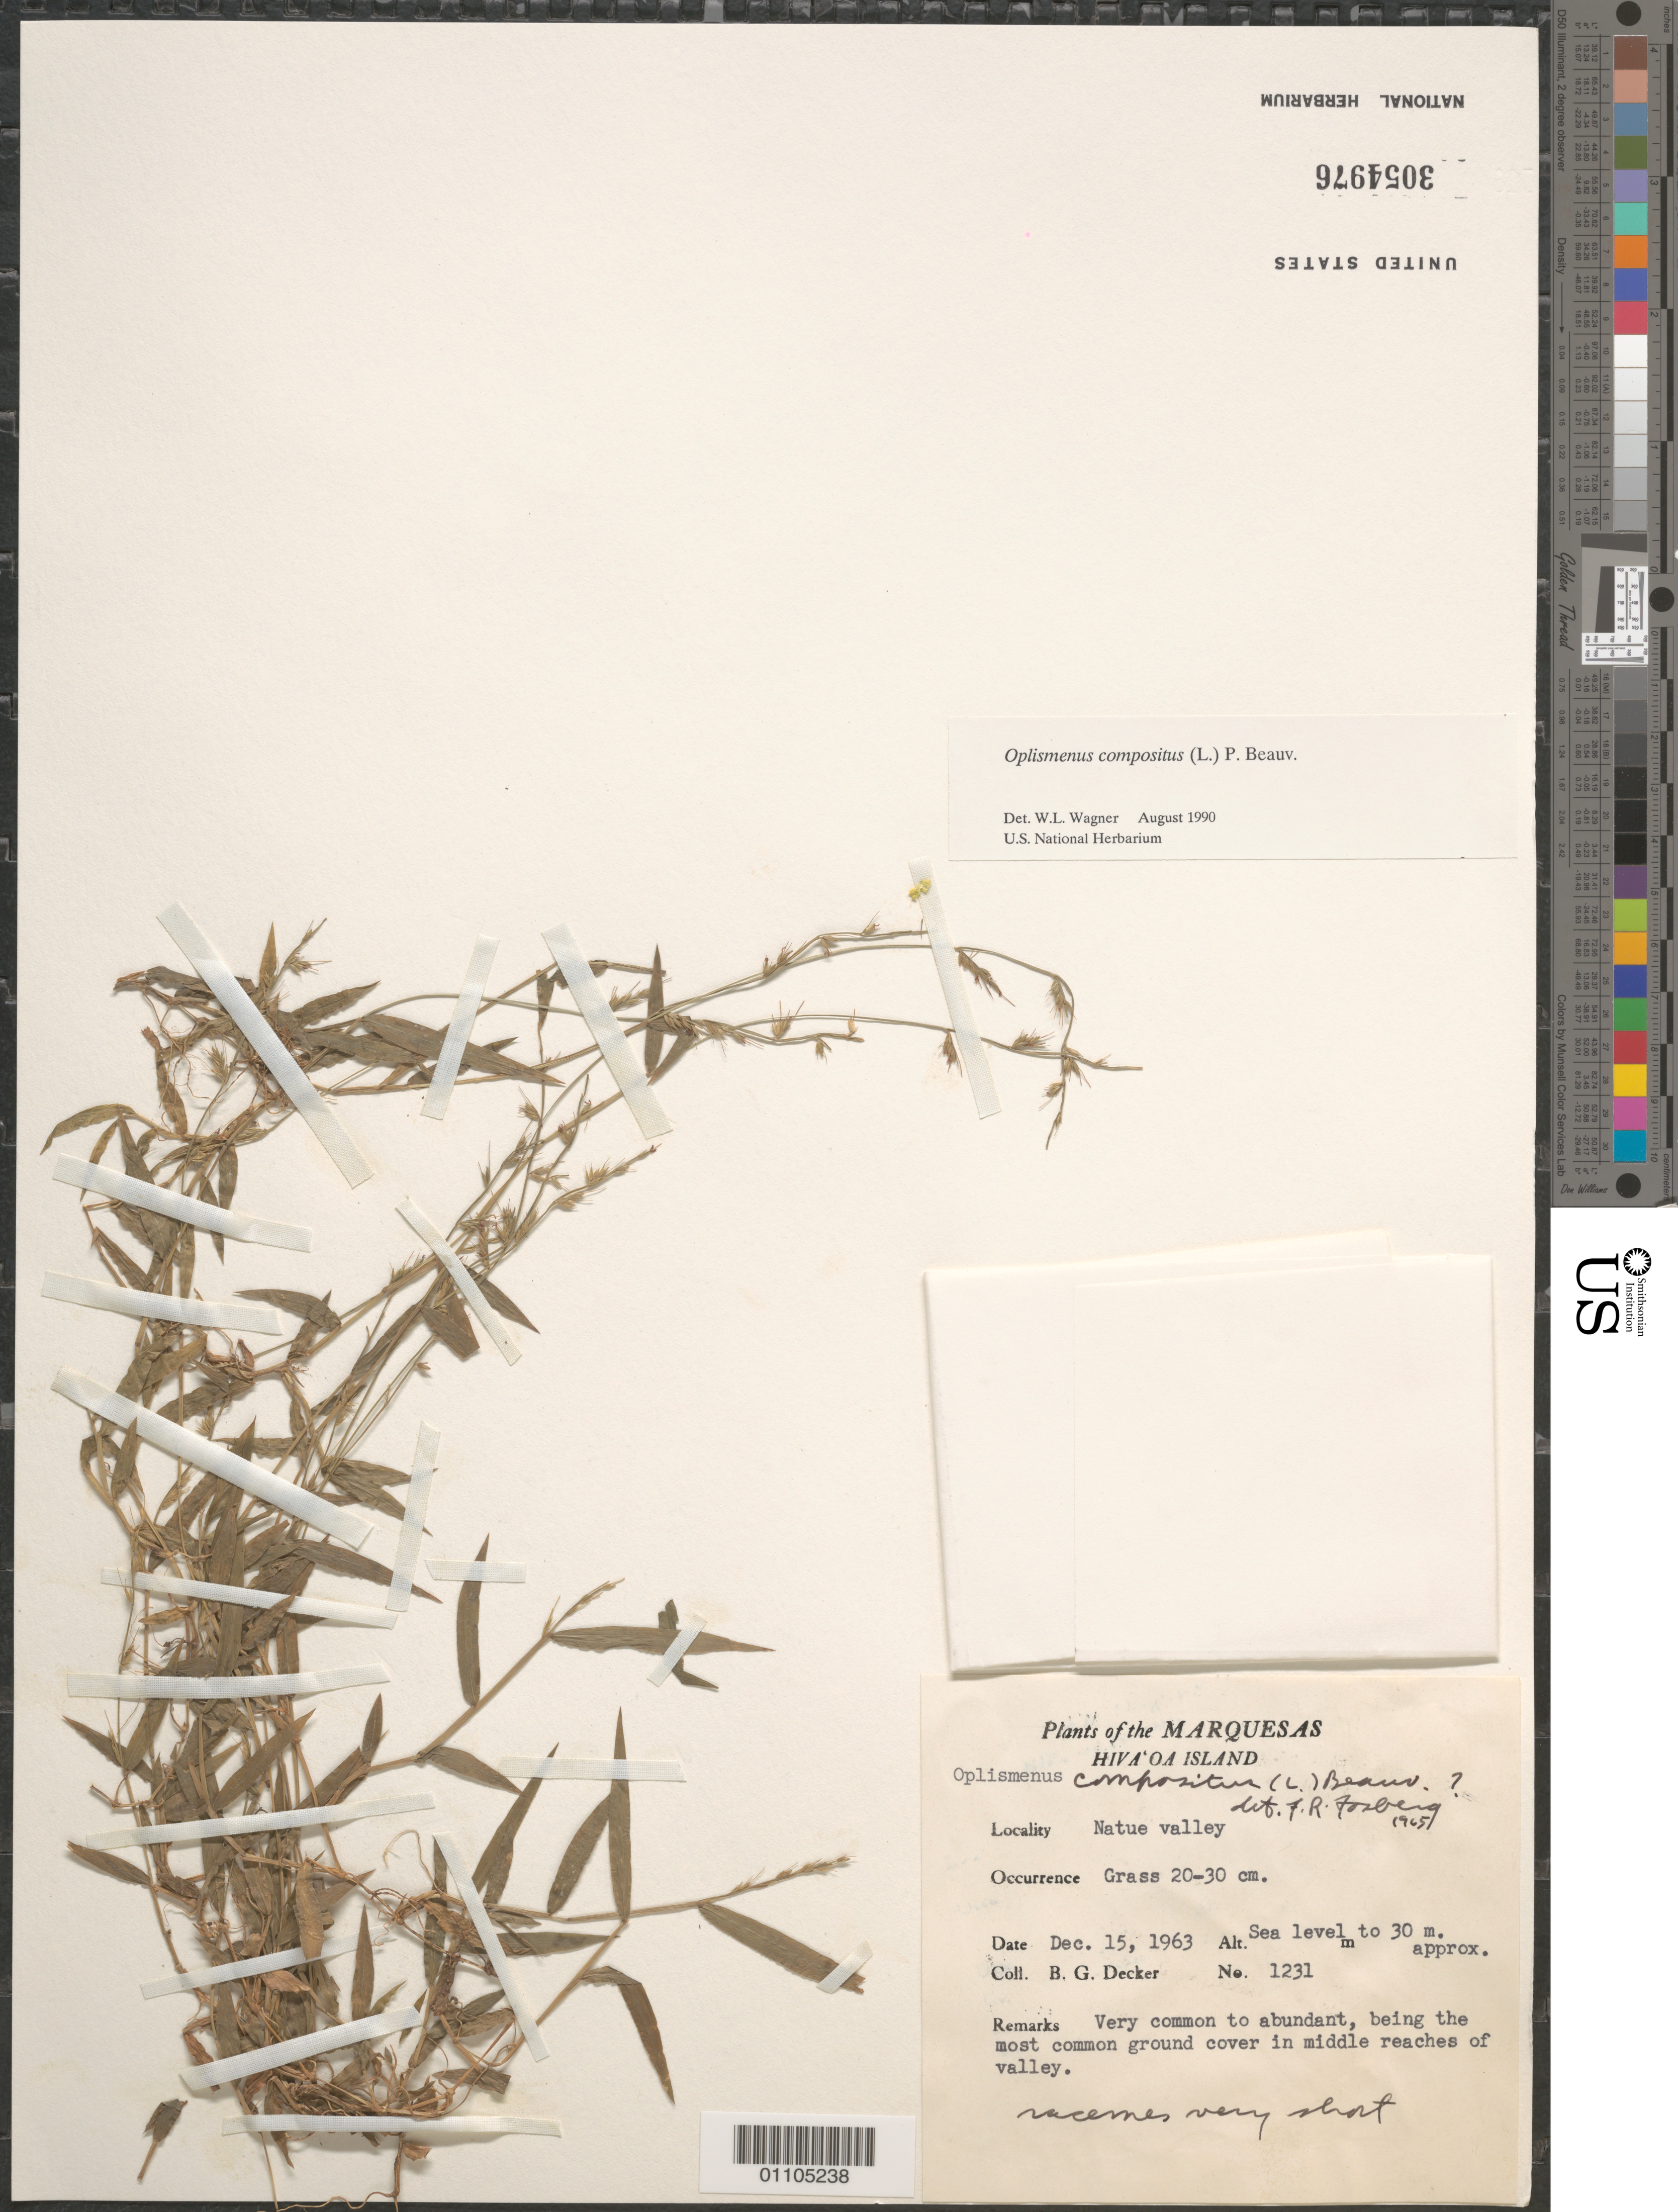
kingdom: Plantae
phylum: Tracheophyta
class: Liliopsida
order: Poales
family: Poaceae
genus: Oplismenus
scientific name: Oplismenus compositus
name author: (L.) P. Beauv.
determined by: Wagner, W. L., (BOT), Smithsonian Institution - National Museum of Natural History (UNITED STATES)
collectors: B. G. Decker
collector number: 1231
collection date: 1963-12-15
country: French Polynesia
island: Hiva Oa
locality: Natue Valley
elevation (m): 0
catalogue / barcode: US 3054976